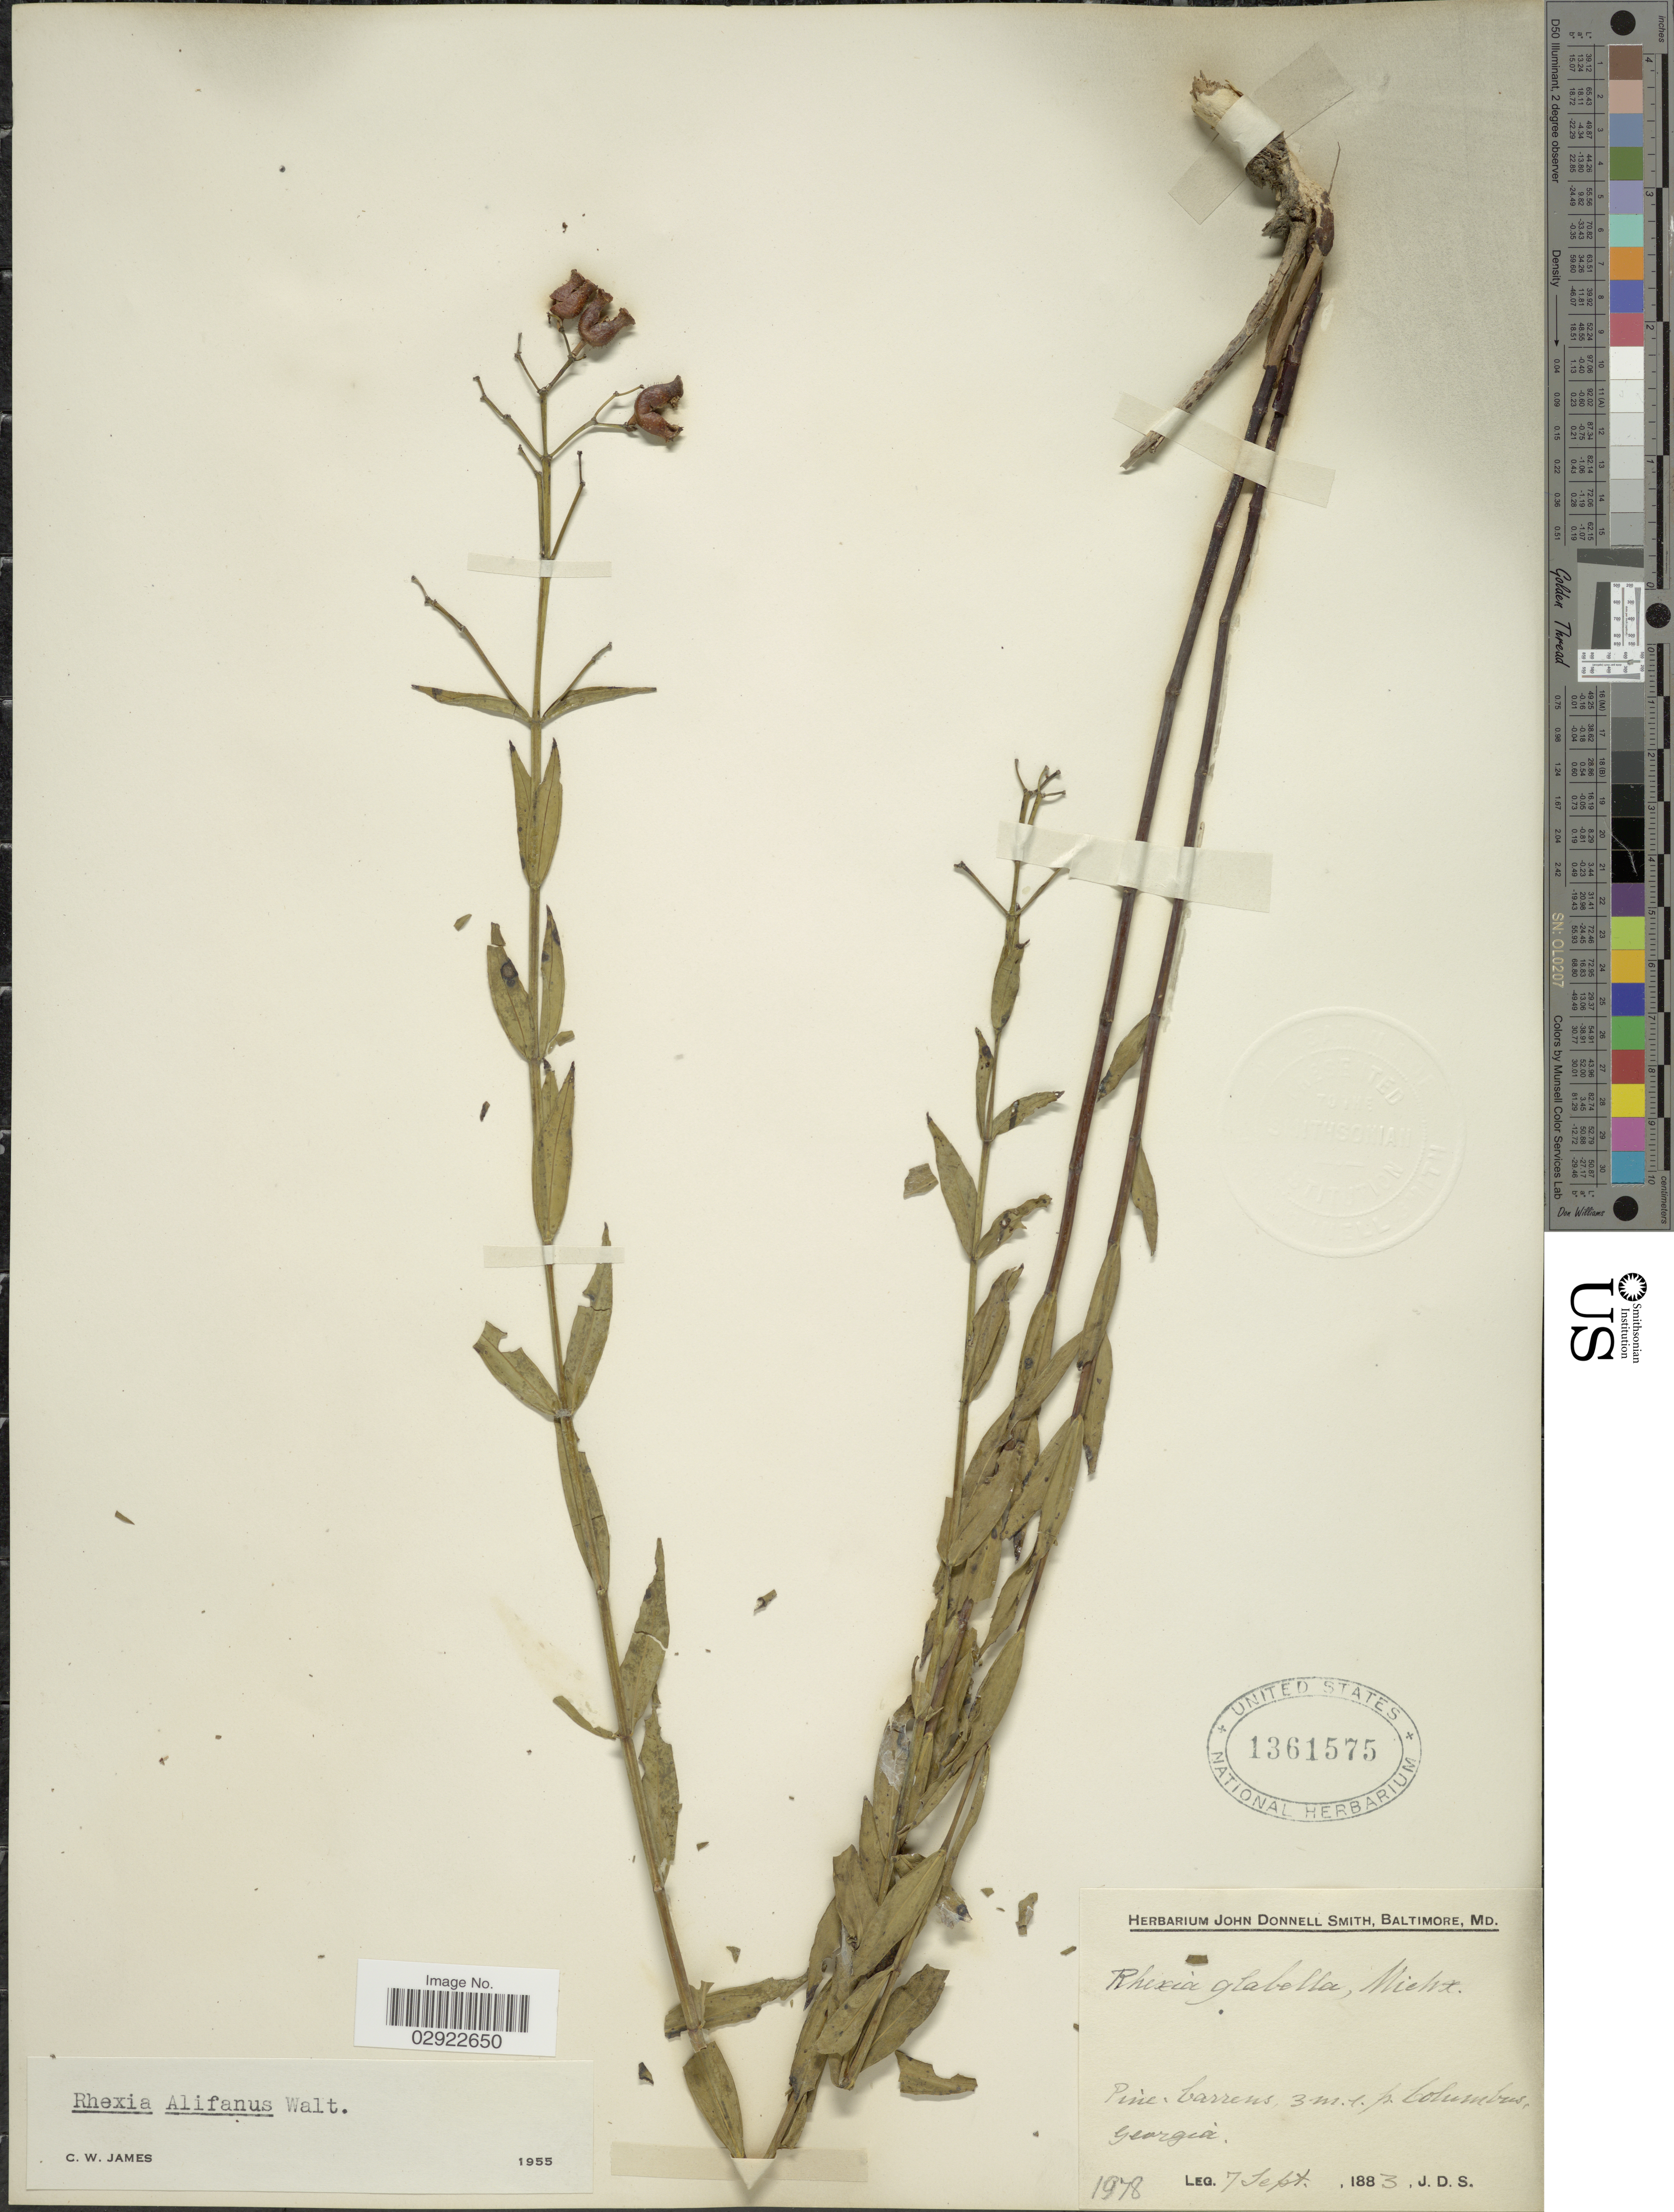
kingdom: Plantae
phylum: Tracheophyta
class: Magnoliopsida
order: Myrtales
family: Melastomataceae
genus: Rhexia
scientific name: Rhexia alifanus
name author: Walter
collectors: J. Donnell Smith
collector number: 1978?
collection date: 1883-09-07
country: United States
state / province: Georgia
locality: Pine-barrens 3 m. e. fr. Columbus.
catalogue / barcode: US 1361575